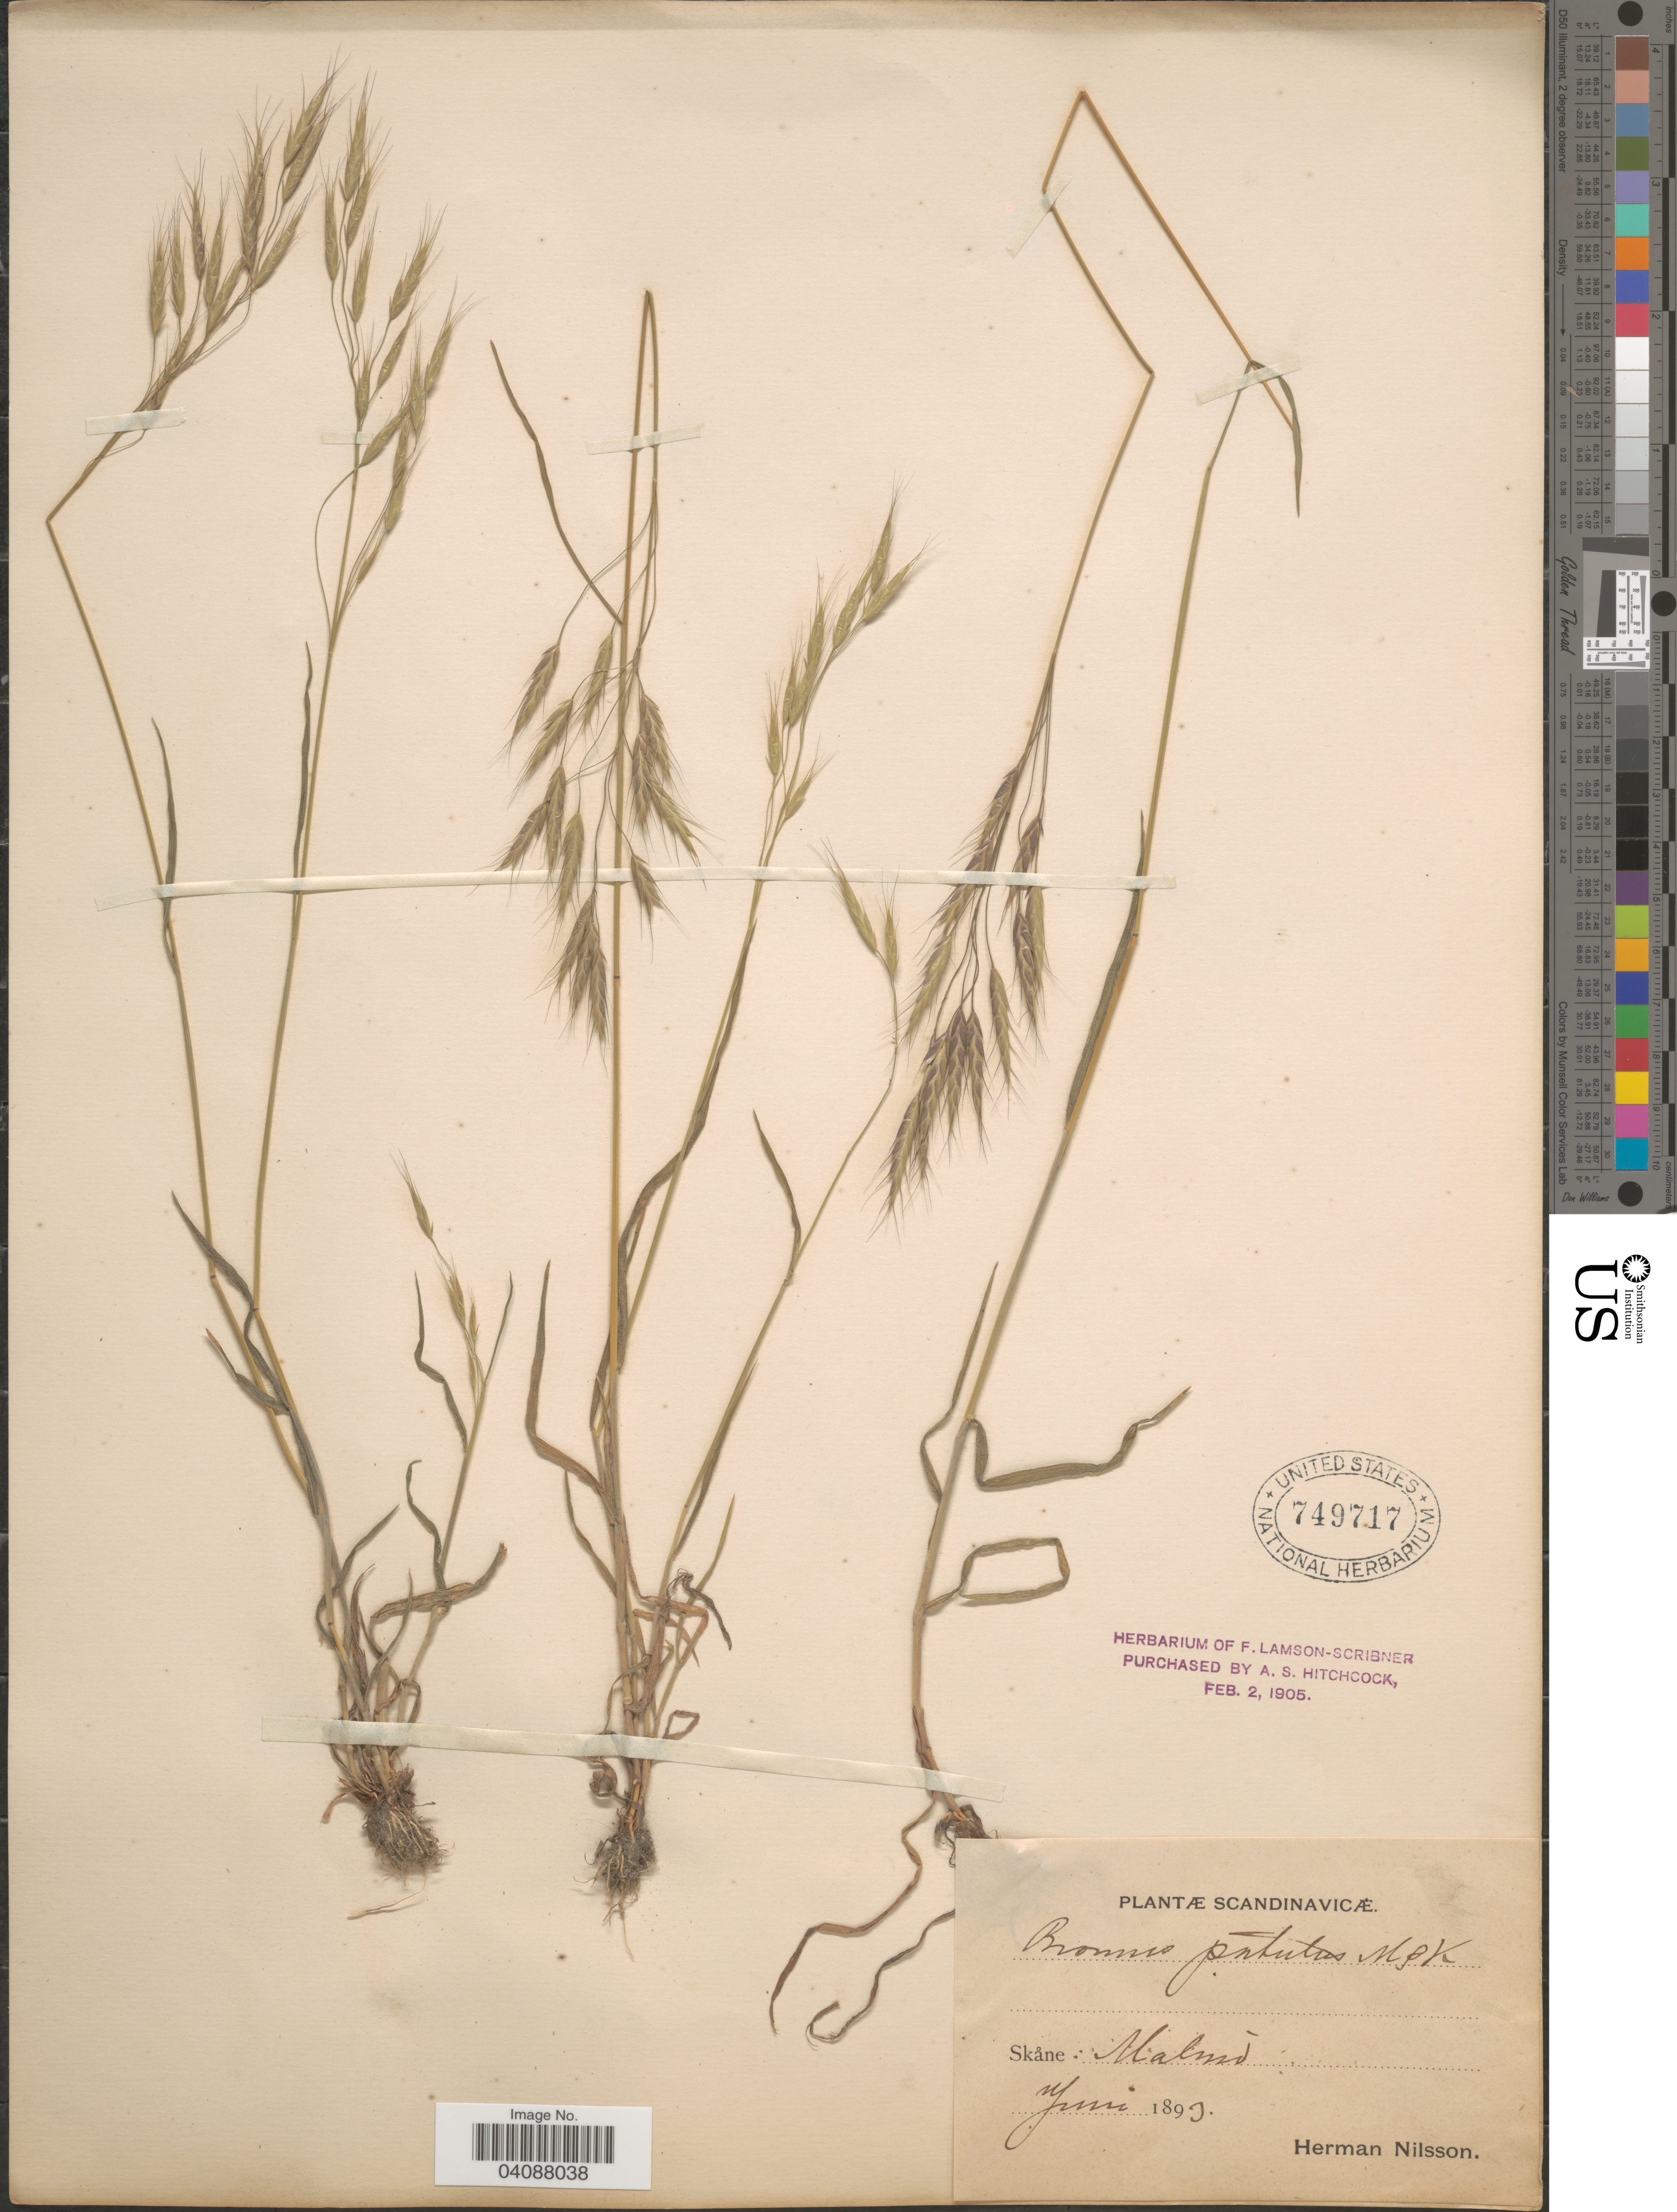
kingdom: Plantae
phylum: Tracheophyta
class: Liliopsida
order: Poales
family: Poaceae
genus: Bromus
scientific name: Bromus japonicus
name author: Houtt.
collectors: H. Nilsson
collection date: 1893-06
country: Sweden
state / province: Skåne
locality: Scandinavicæ. Malmó.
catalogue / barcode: US 749717